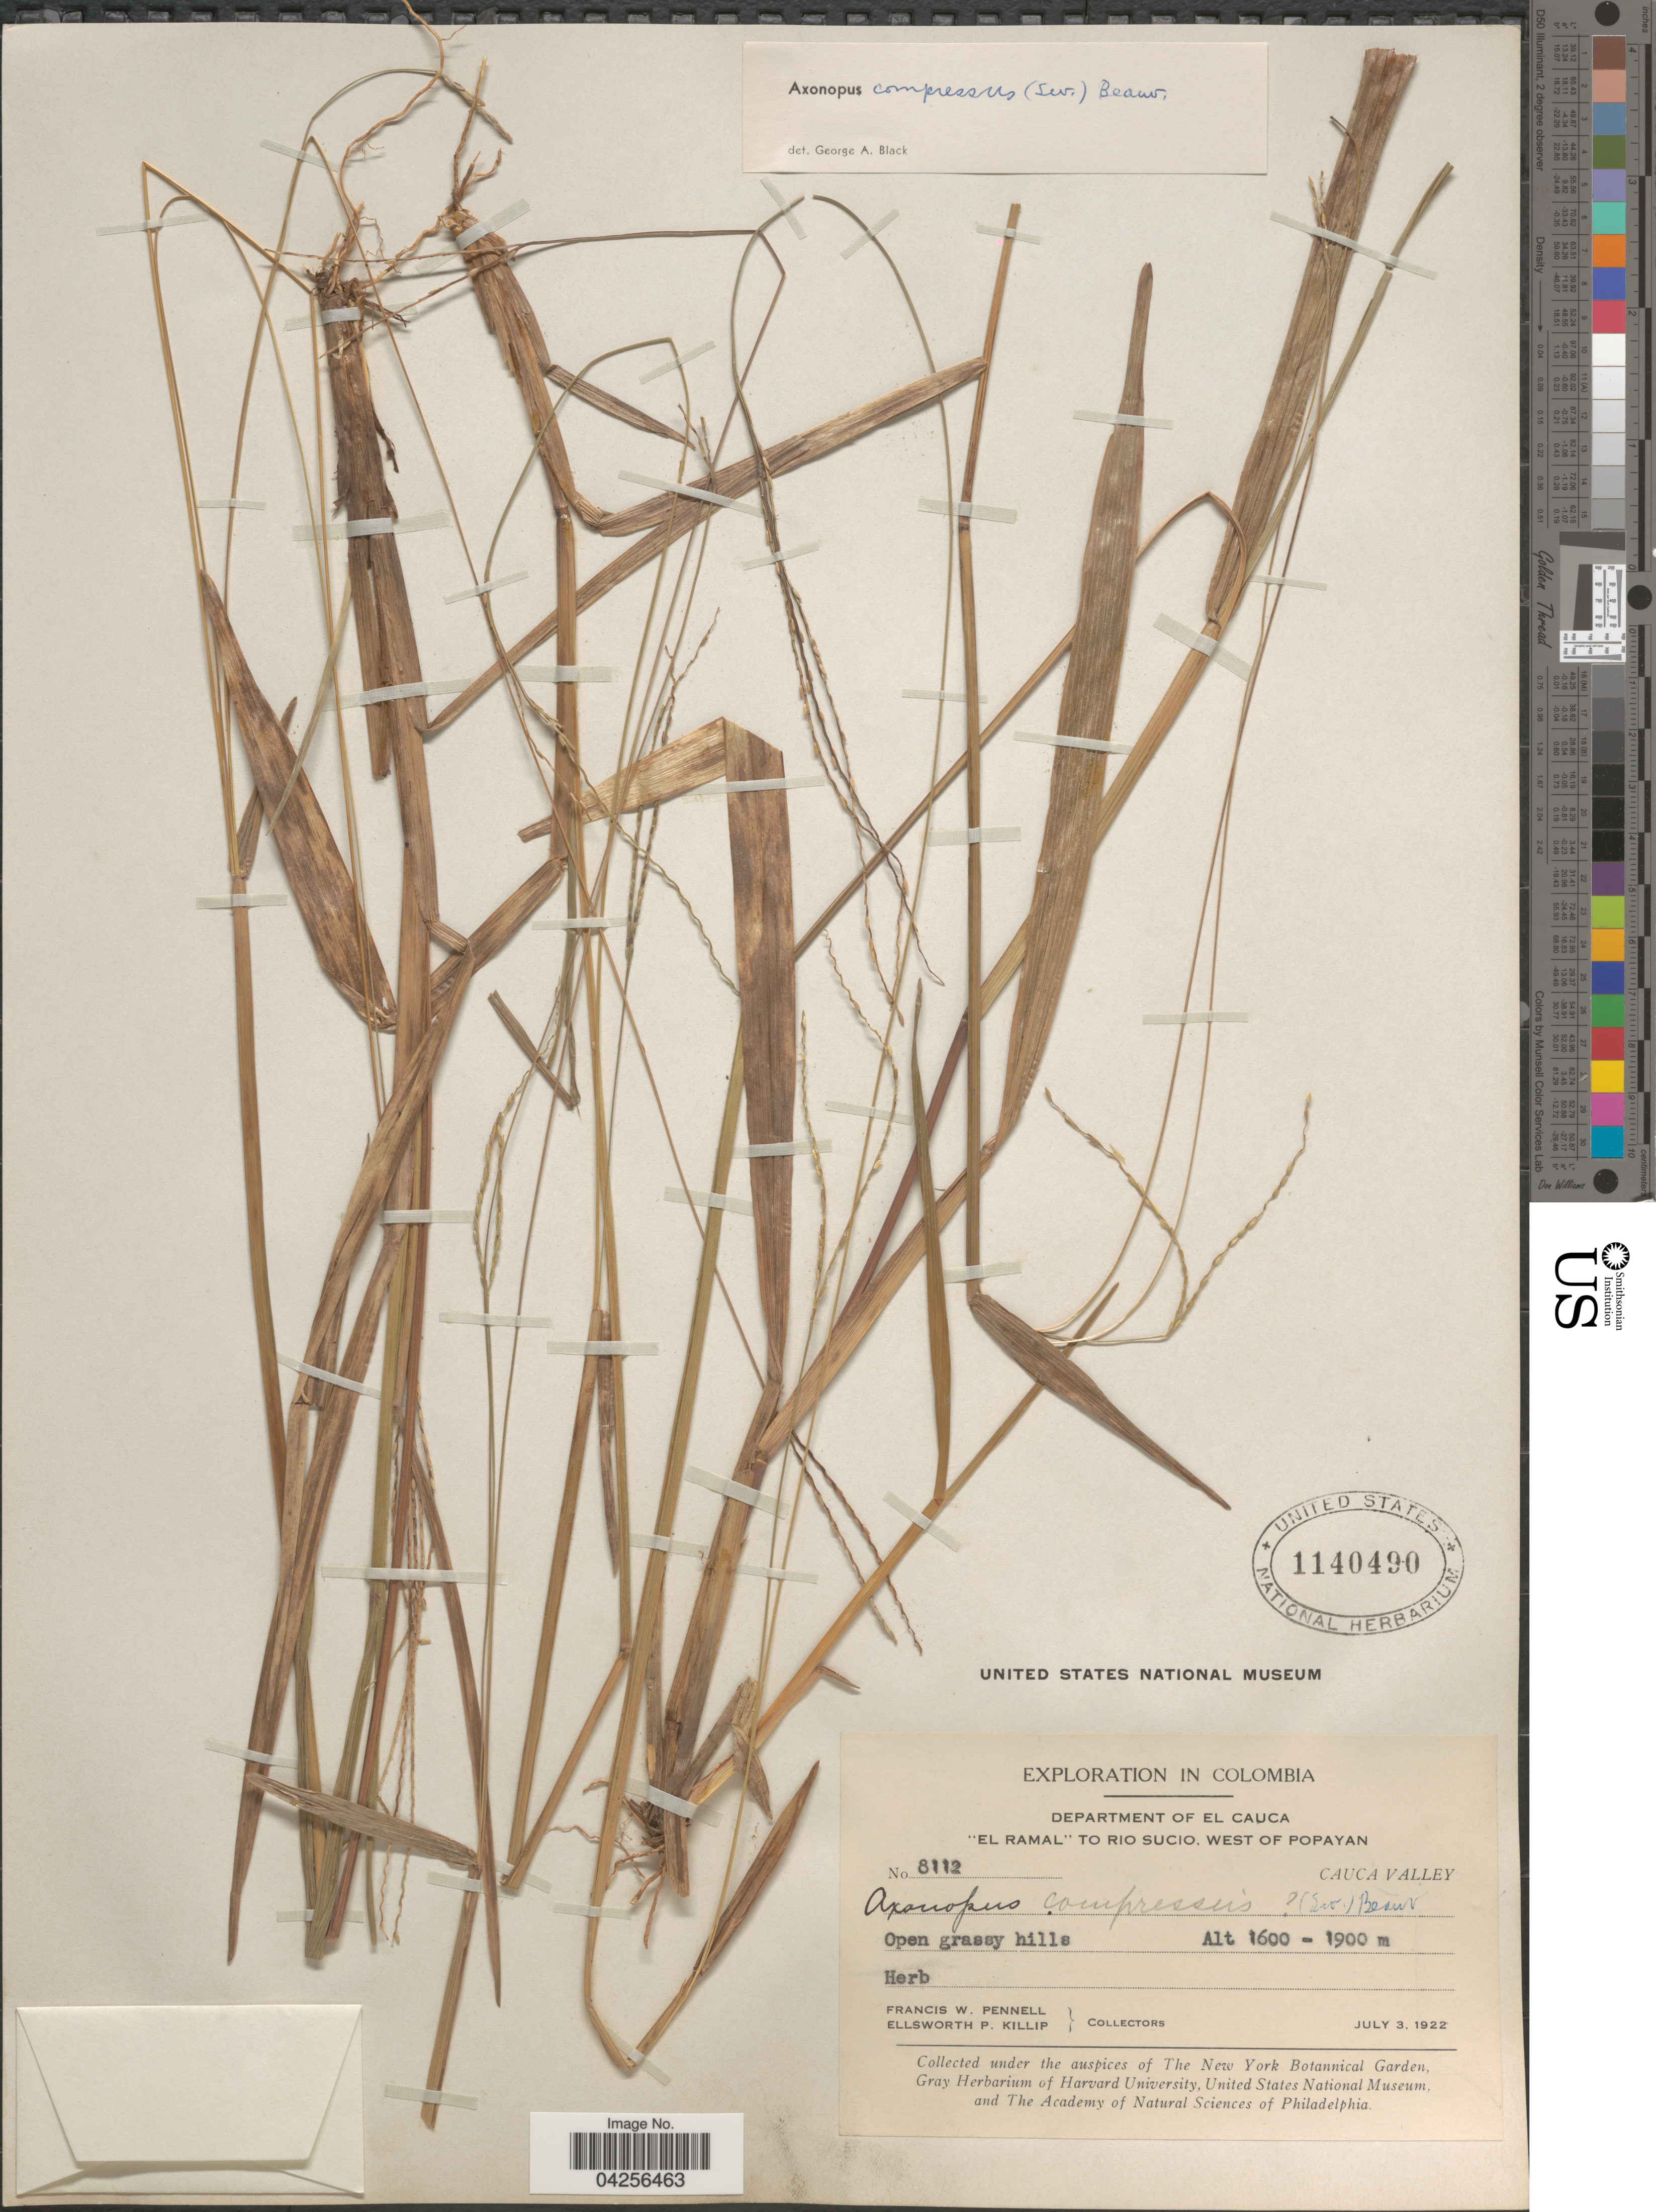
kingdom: Plantae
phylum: Tracheophyta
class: Liliopsida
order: Poales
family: Poaceae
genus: Axonopus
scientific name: Axonopus compressus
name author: (Sw.) P. Beauv.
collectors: F. W. Pennell & E. P. Killip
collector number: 8112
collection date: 1922-07-03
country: Colombia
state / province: Cauca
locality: Exploration in Colombia. Department of El Cauca. "El Ramal" to Rio Sucio, West of Popayan. Cauca Valley.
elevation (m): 1600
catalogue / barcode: US 1140490